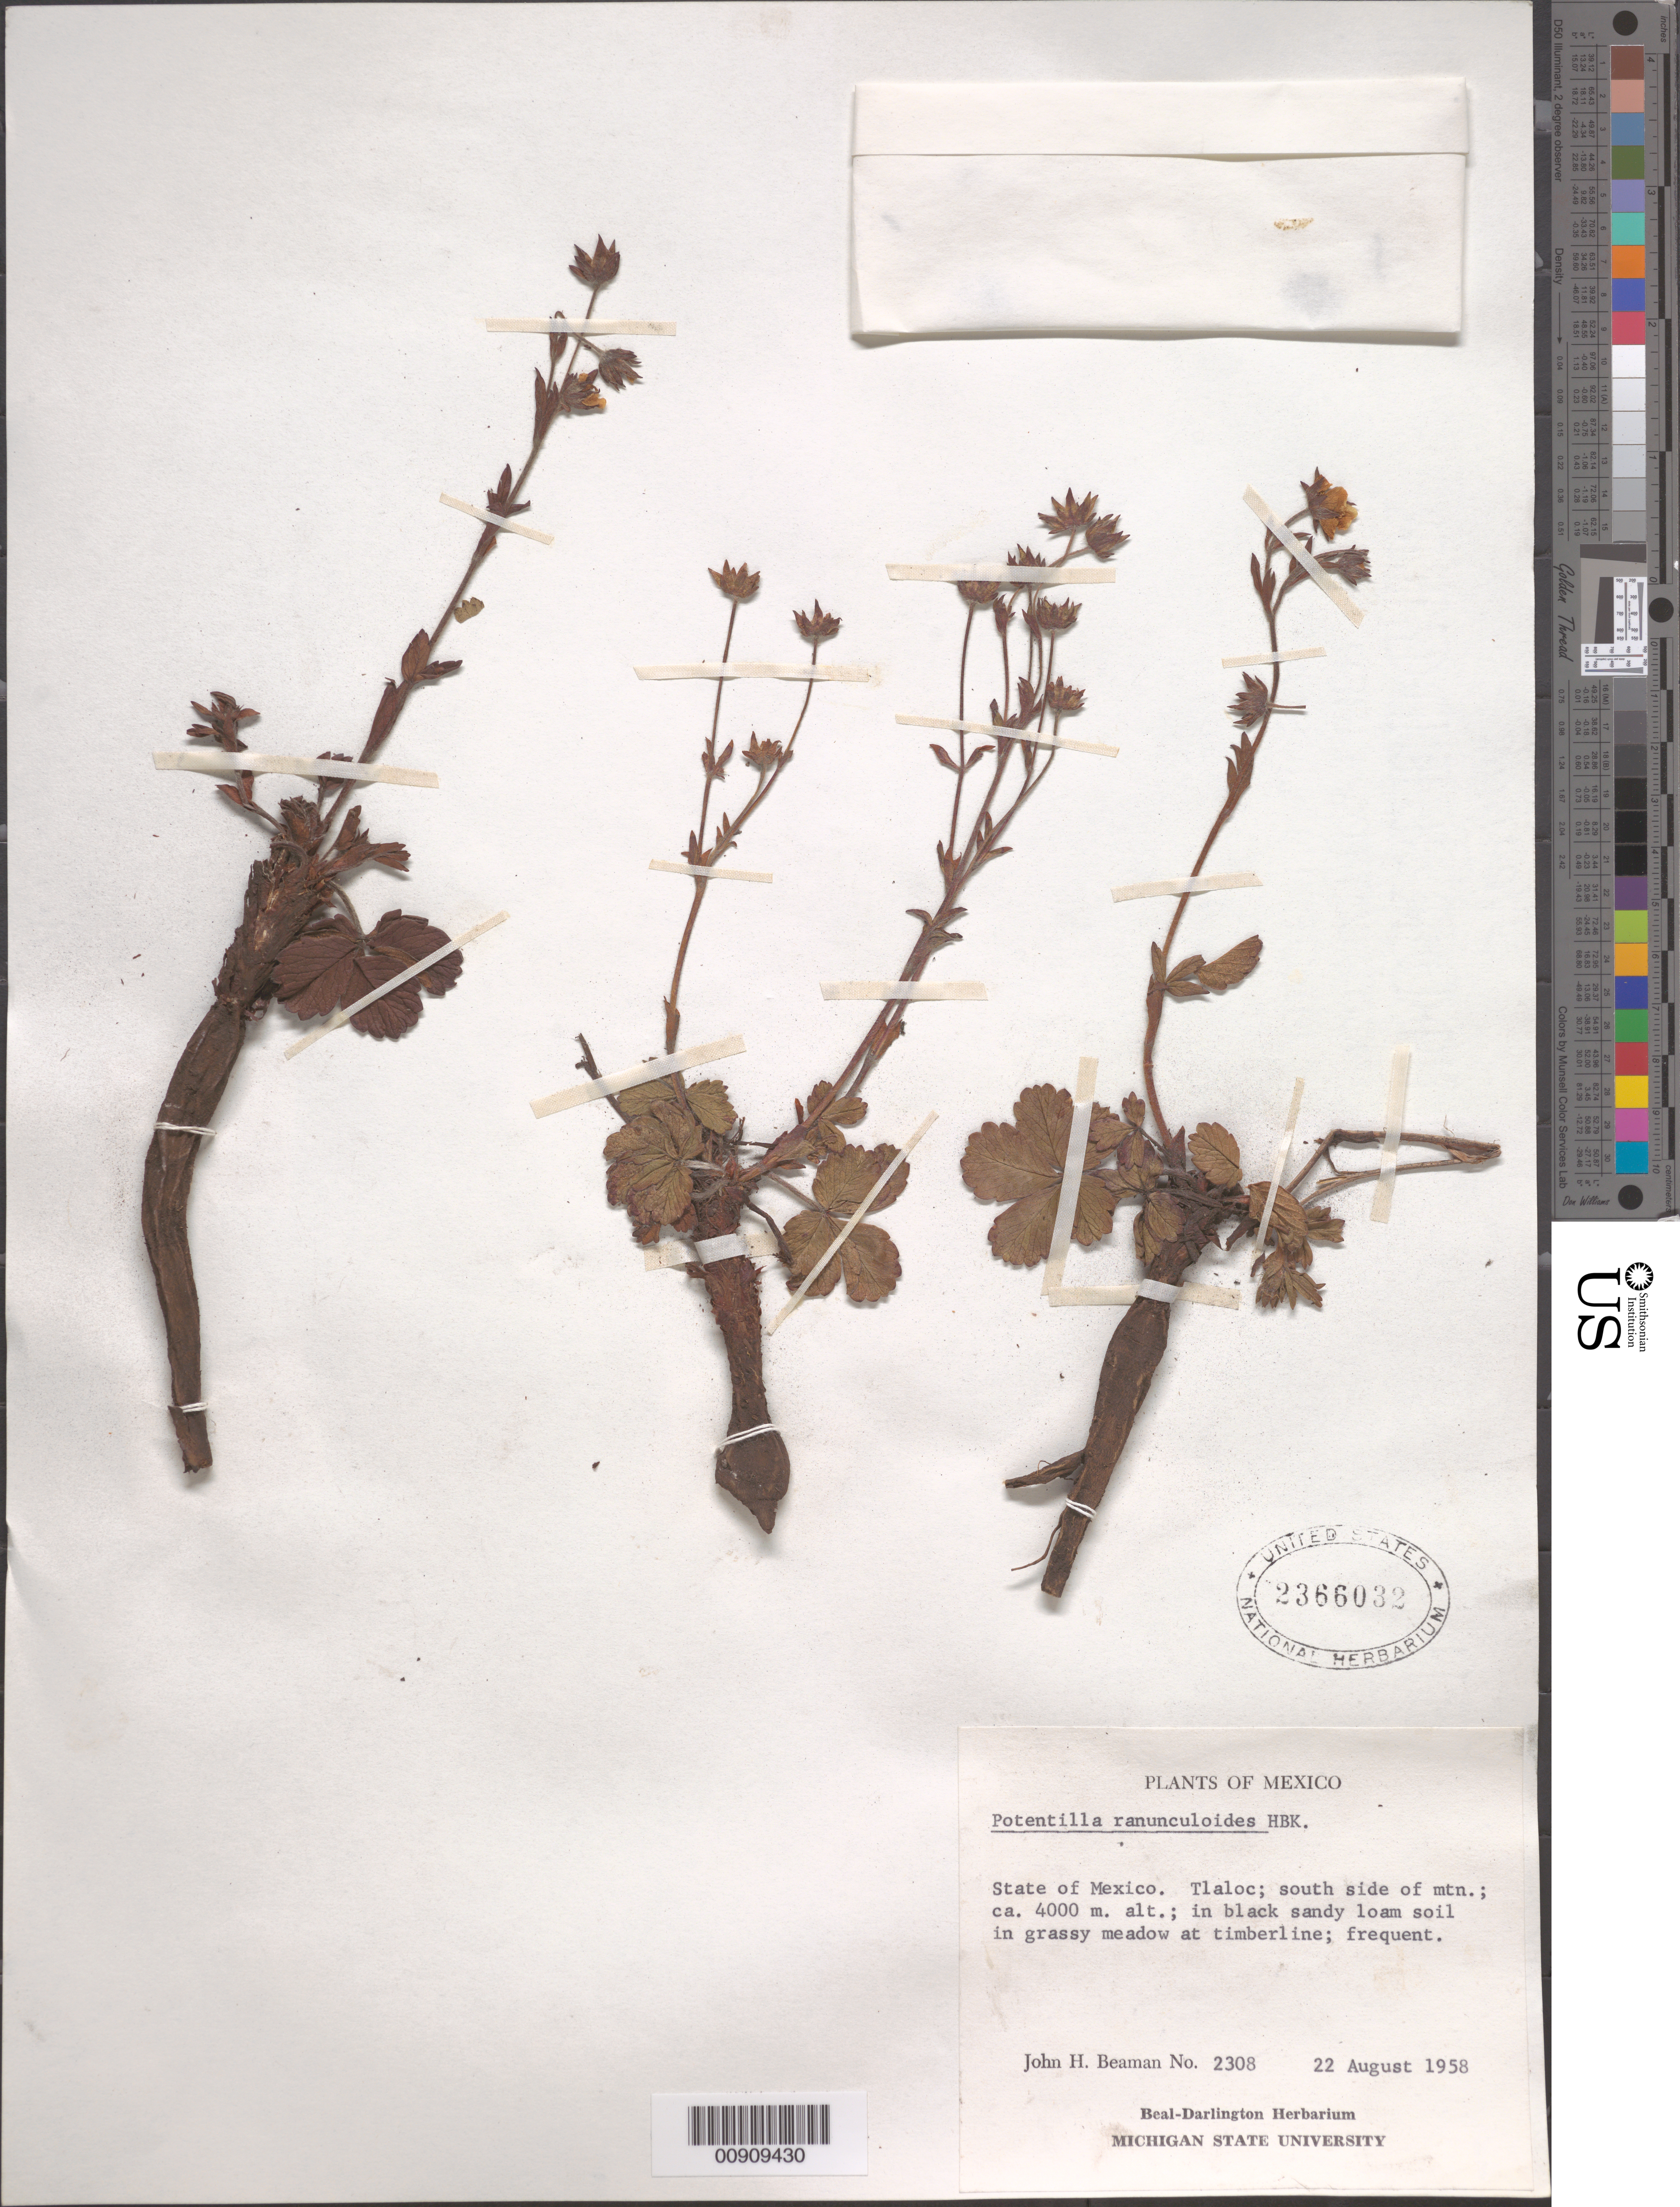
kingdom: Plantae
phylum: Tracheophyta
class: Magnoliopsida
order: Rosales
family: Rosaceae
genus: Potentilla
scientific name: Potentilla ranunculoides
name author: Humb. & Bonpl. ex Nestl.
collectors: J. H. Beaman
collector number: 2308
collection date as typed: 22 Aug 1958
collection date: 1958-08-22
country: Mexico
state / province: México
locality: State of Mexico. Tlaloc; south side of mtn.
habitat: In black sandy loam soil in grassy meadow at timberline.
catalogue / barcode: US 2366032